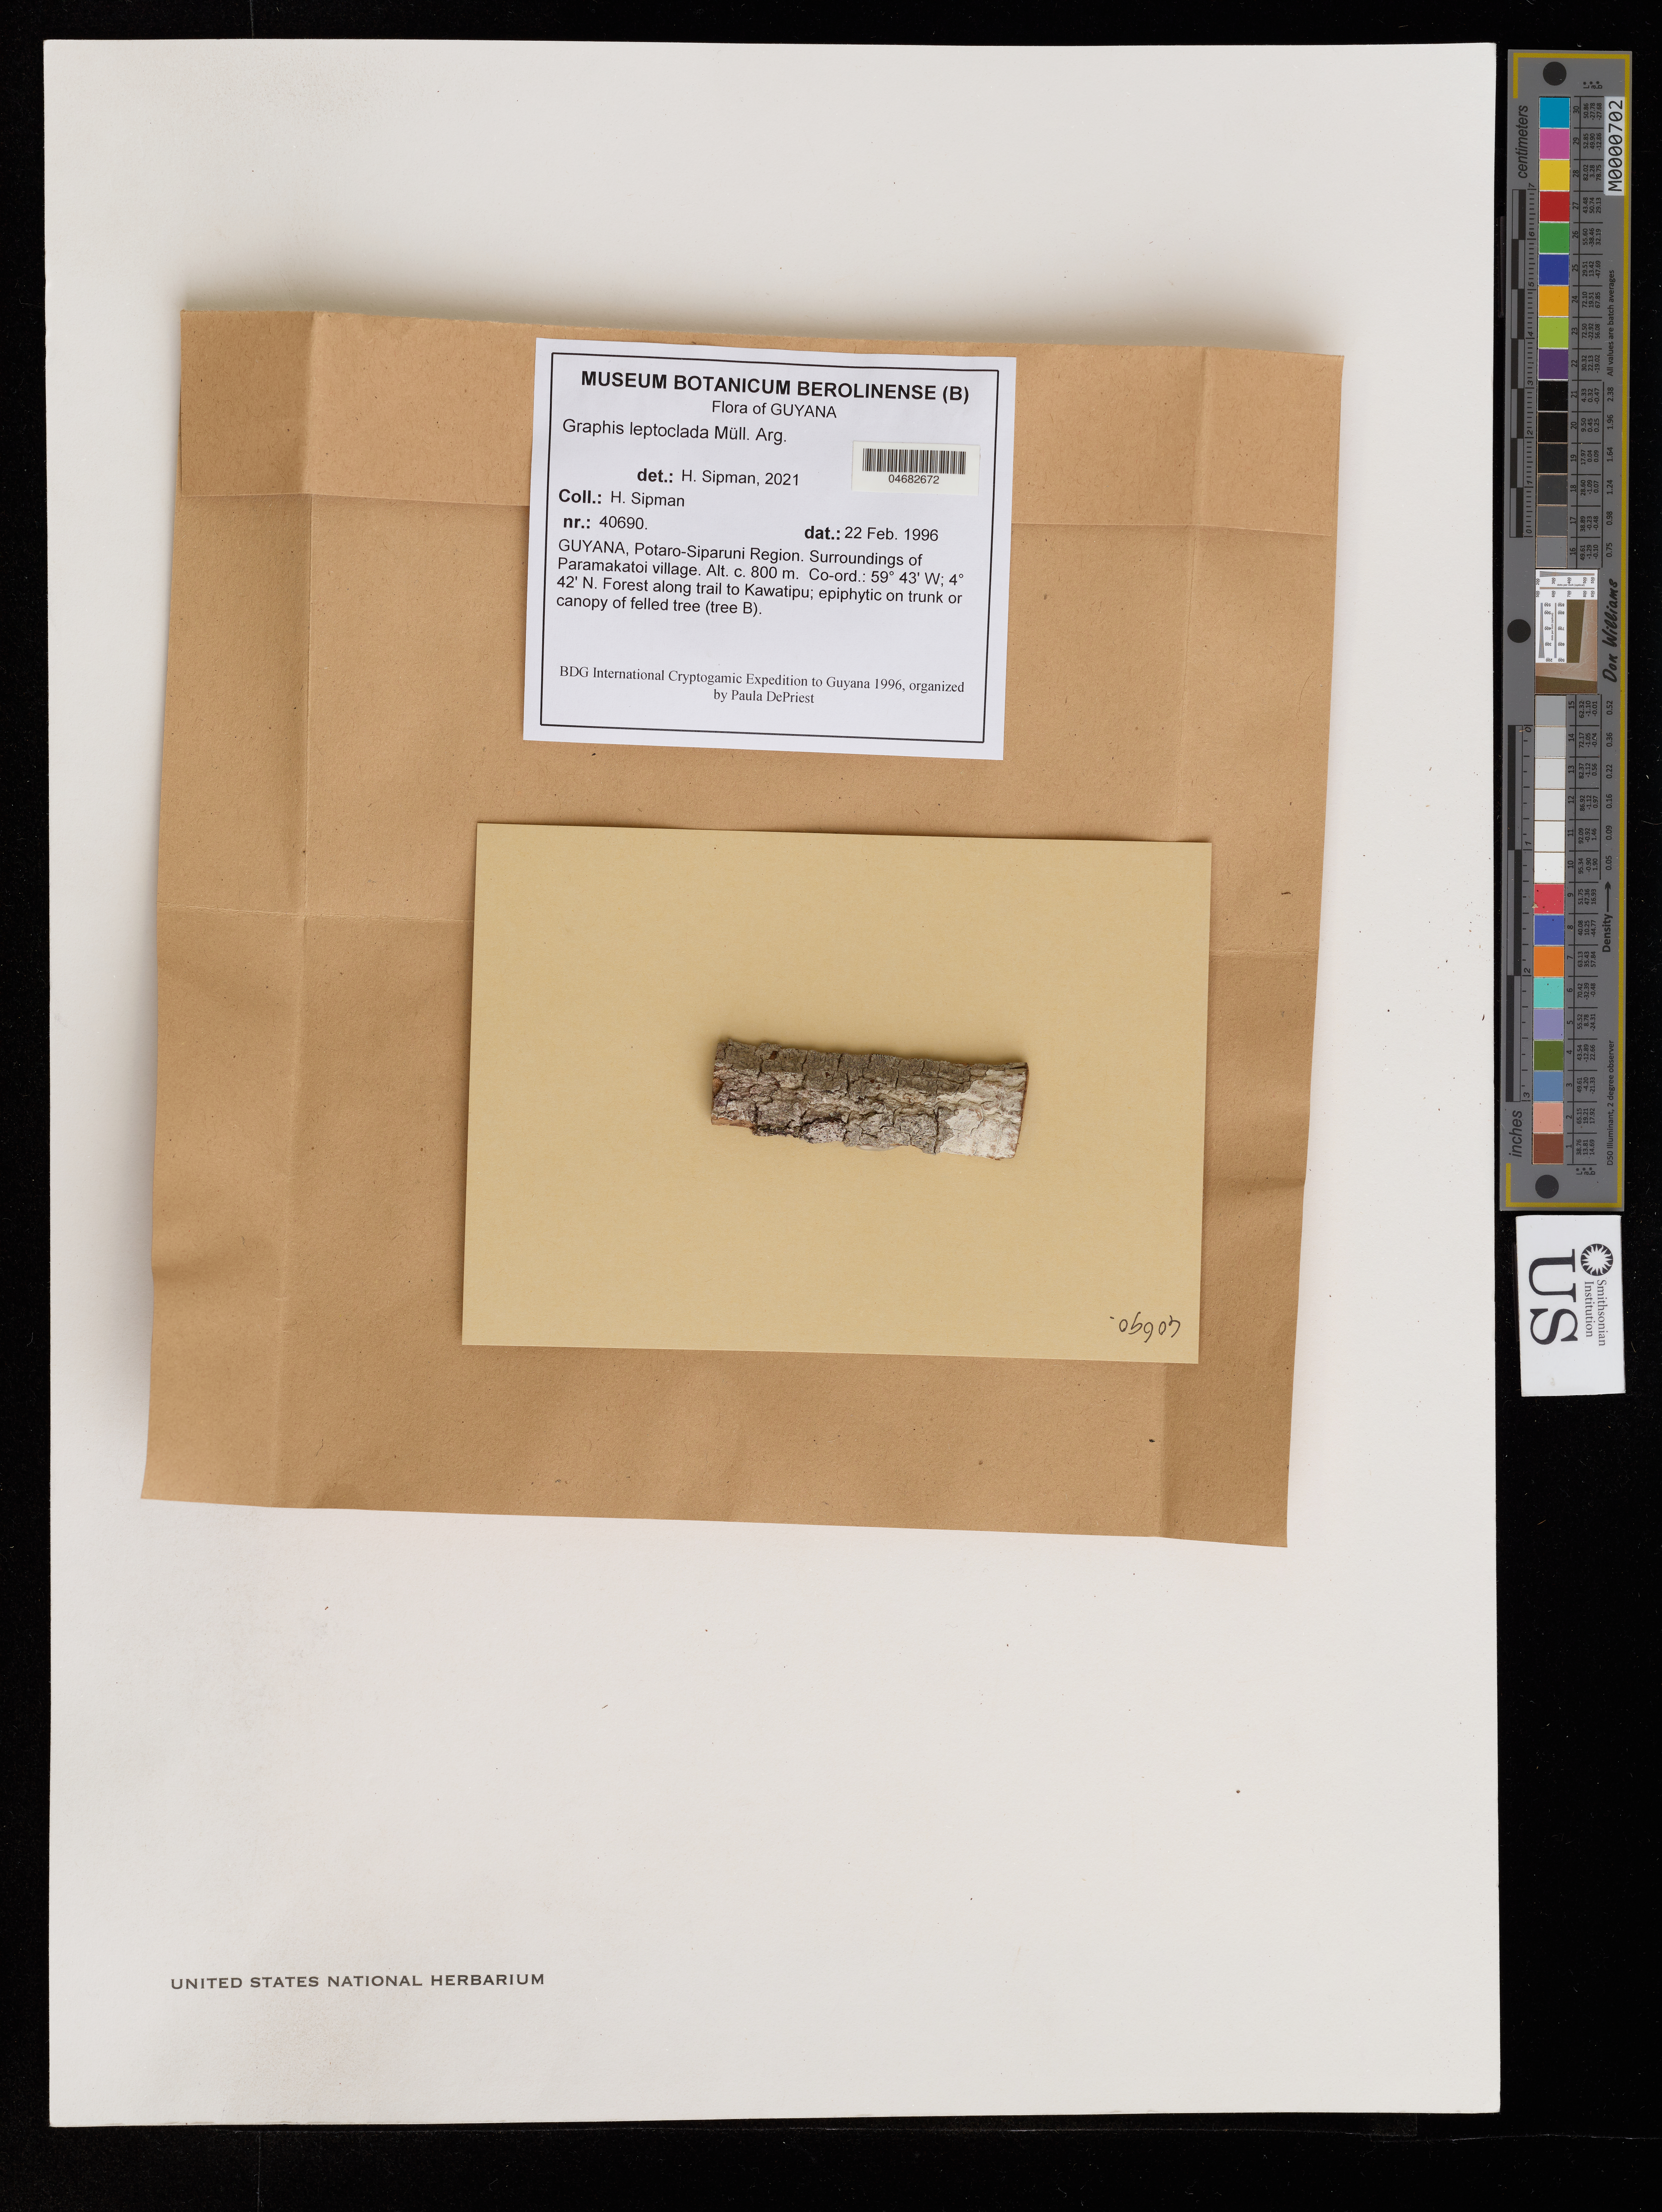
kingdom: Fungi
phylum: Ascomycota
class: Lecanoromycetes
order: Ostropales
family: Graphidaceae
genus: Graphis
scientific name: Graphis leptoclada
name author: Müll. Arg.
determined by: Sipman, H.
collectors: H. Sipman et al.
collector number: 40690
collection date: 1996-02-22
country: Guyana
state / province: Potaro-Siparuni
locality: Paramakatoi Village, surroundings. Forest trail to Kawatipu.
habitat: Forest along trail. On trunk or canopy of felled tree (tree B)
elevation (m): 800